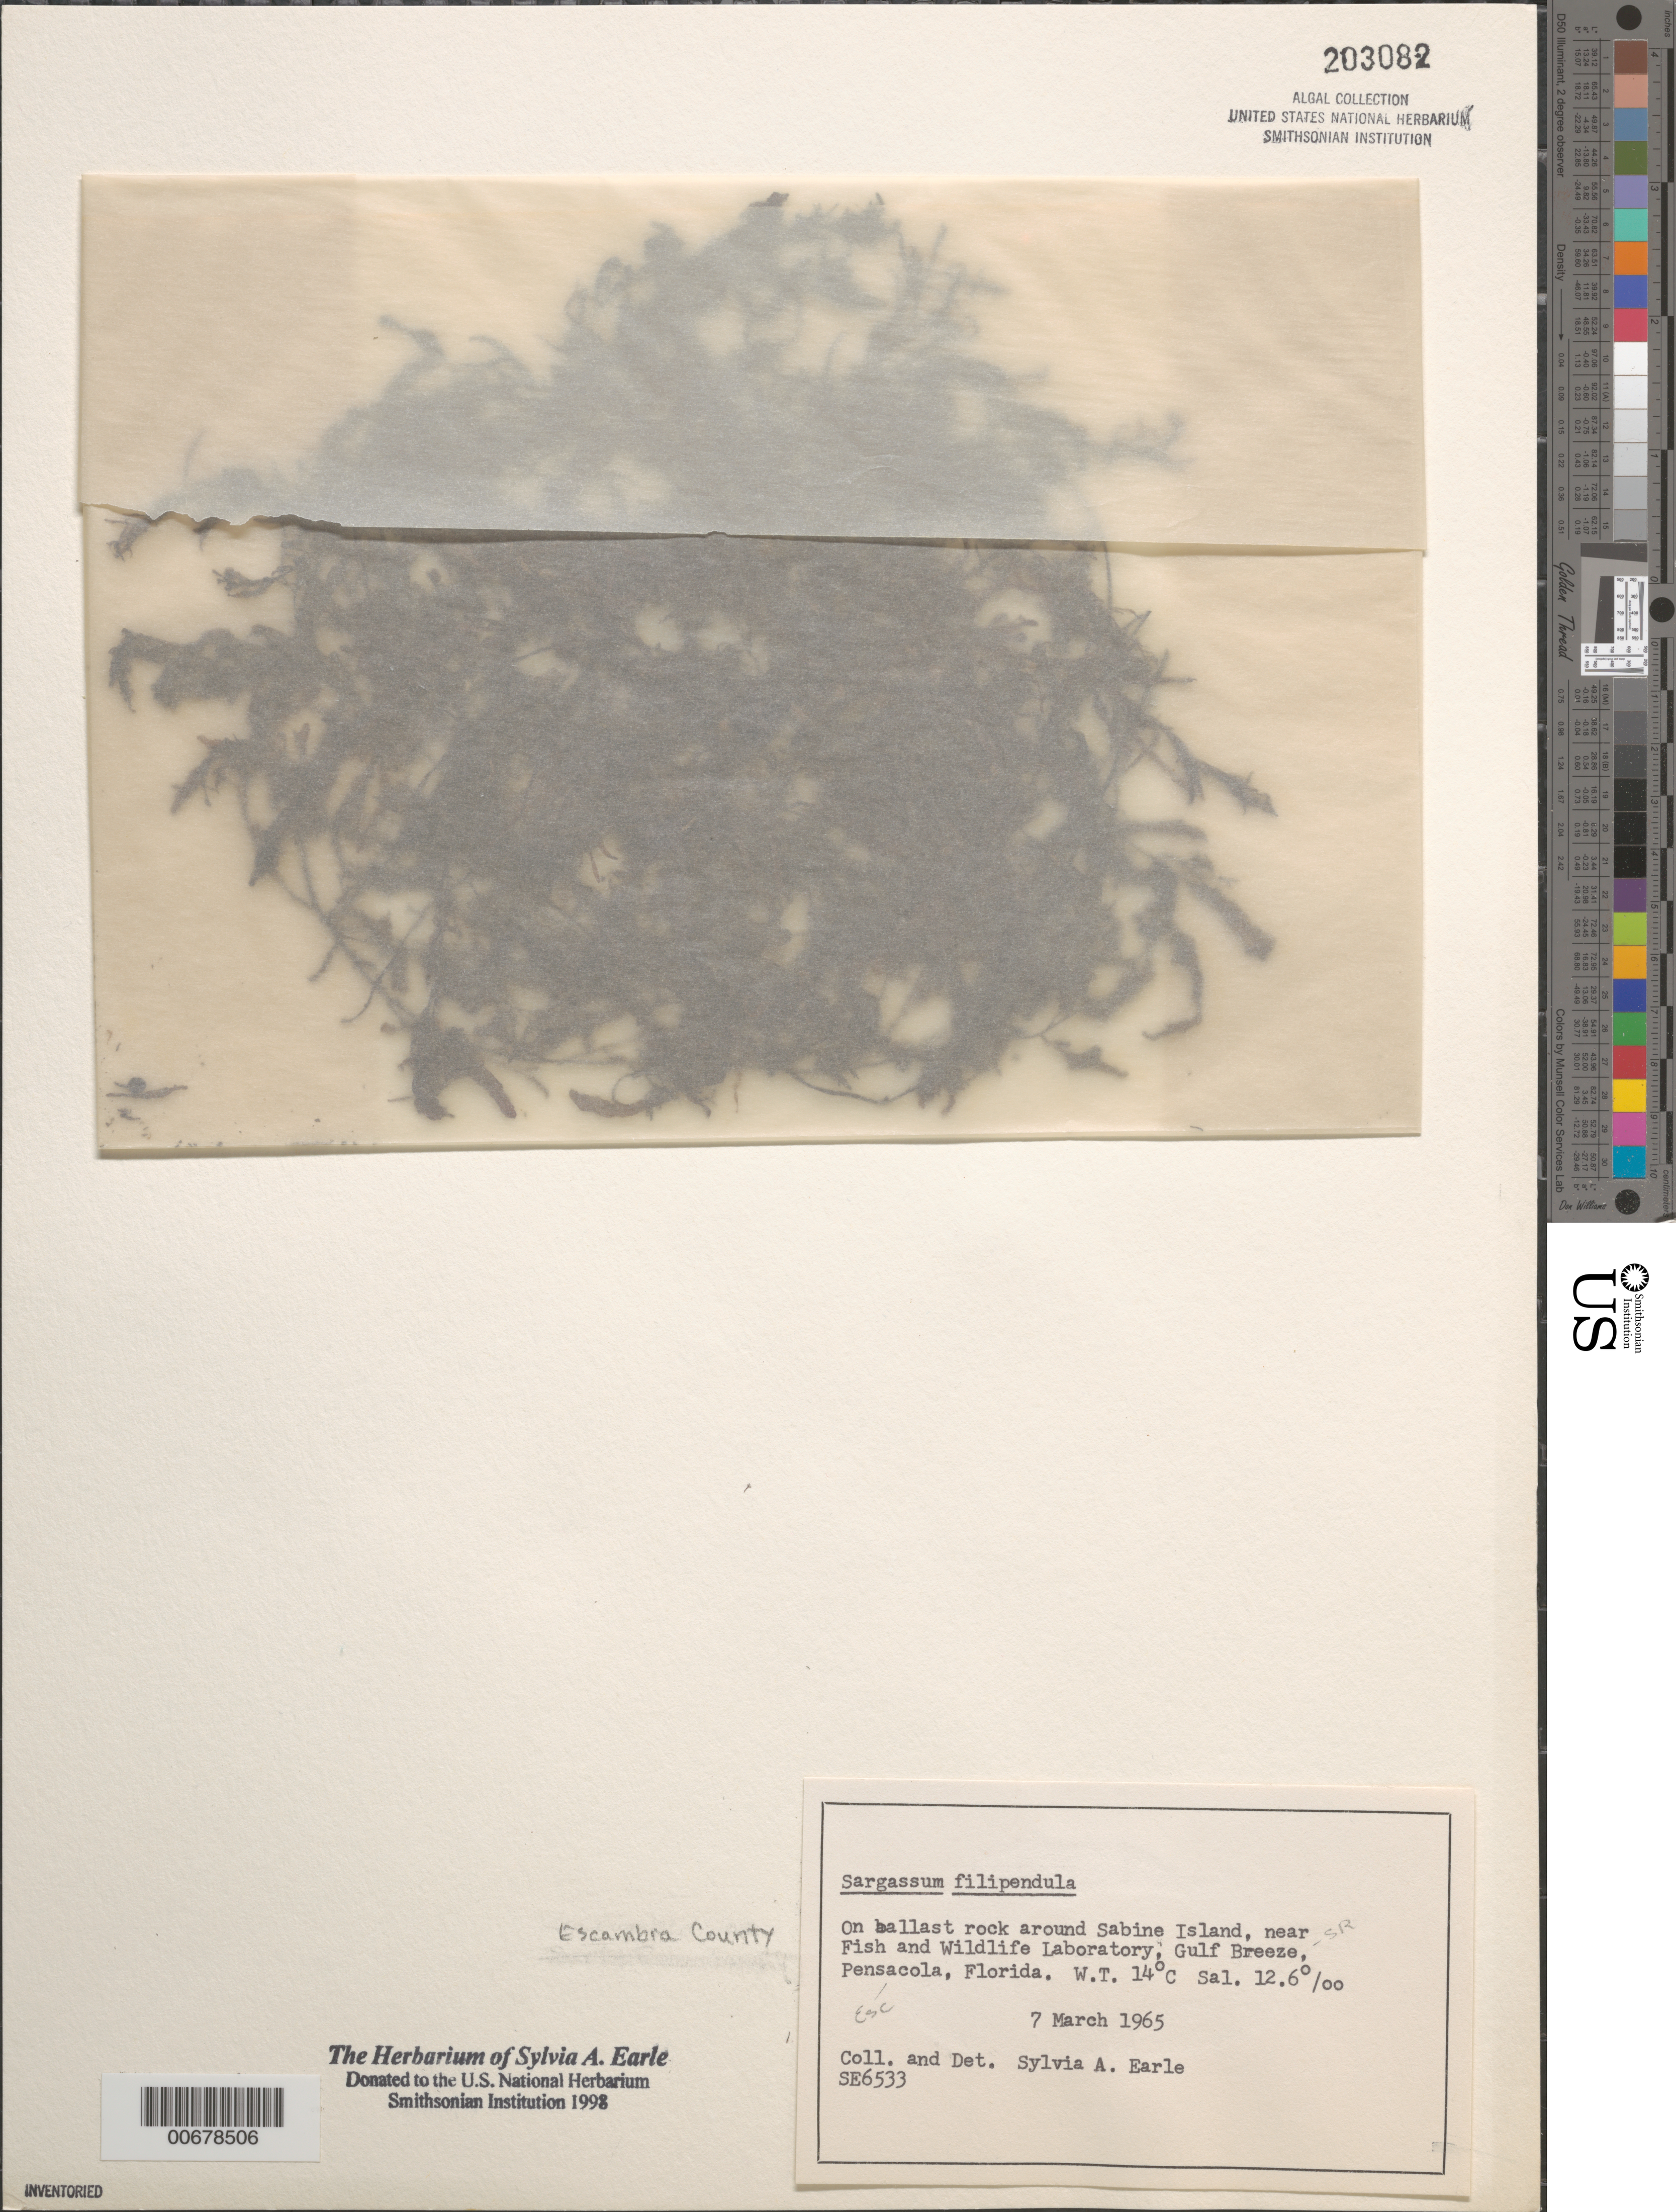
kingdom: Chromista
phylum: Ochrophyta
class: Phaeophyceae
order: Fucales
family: Sargassaceae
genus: Sargassum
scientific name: Sargassum filipendula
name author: C. Agardh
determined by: Earle, S. A.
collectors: S. A. Earle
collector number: SE 6533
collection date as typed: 07 Mar 1965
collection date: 1965-03-07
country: United States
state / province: Florida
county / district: Escambia County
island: Sabine Island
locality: Pensacola, ballast rocks around Sabine Island, near Fish and Wildlife Laboratory, Gulf Breeze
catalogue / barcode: US 203082